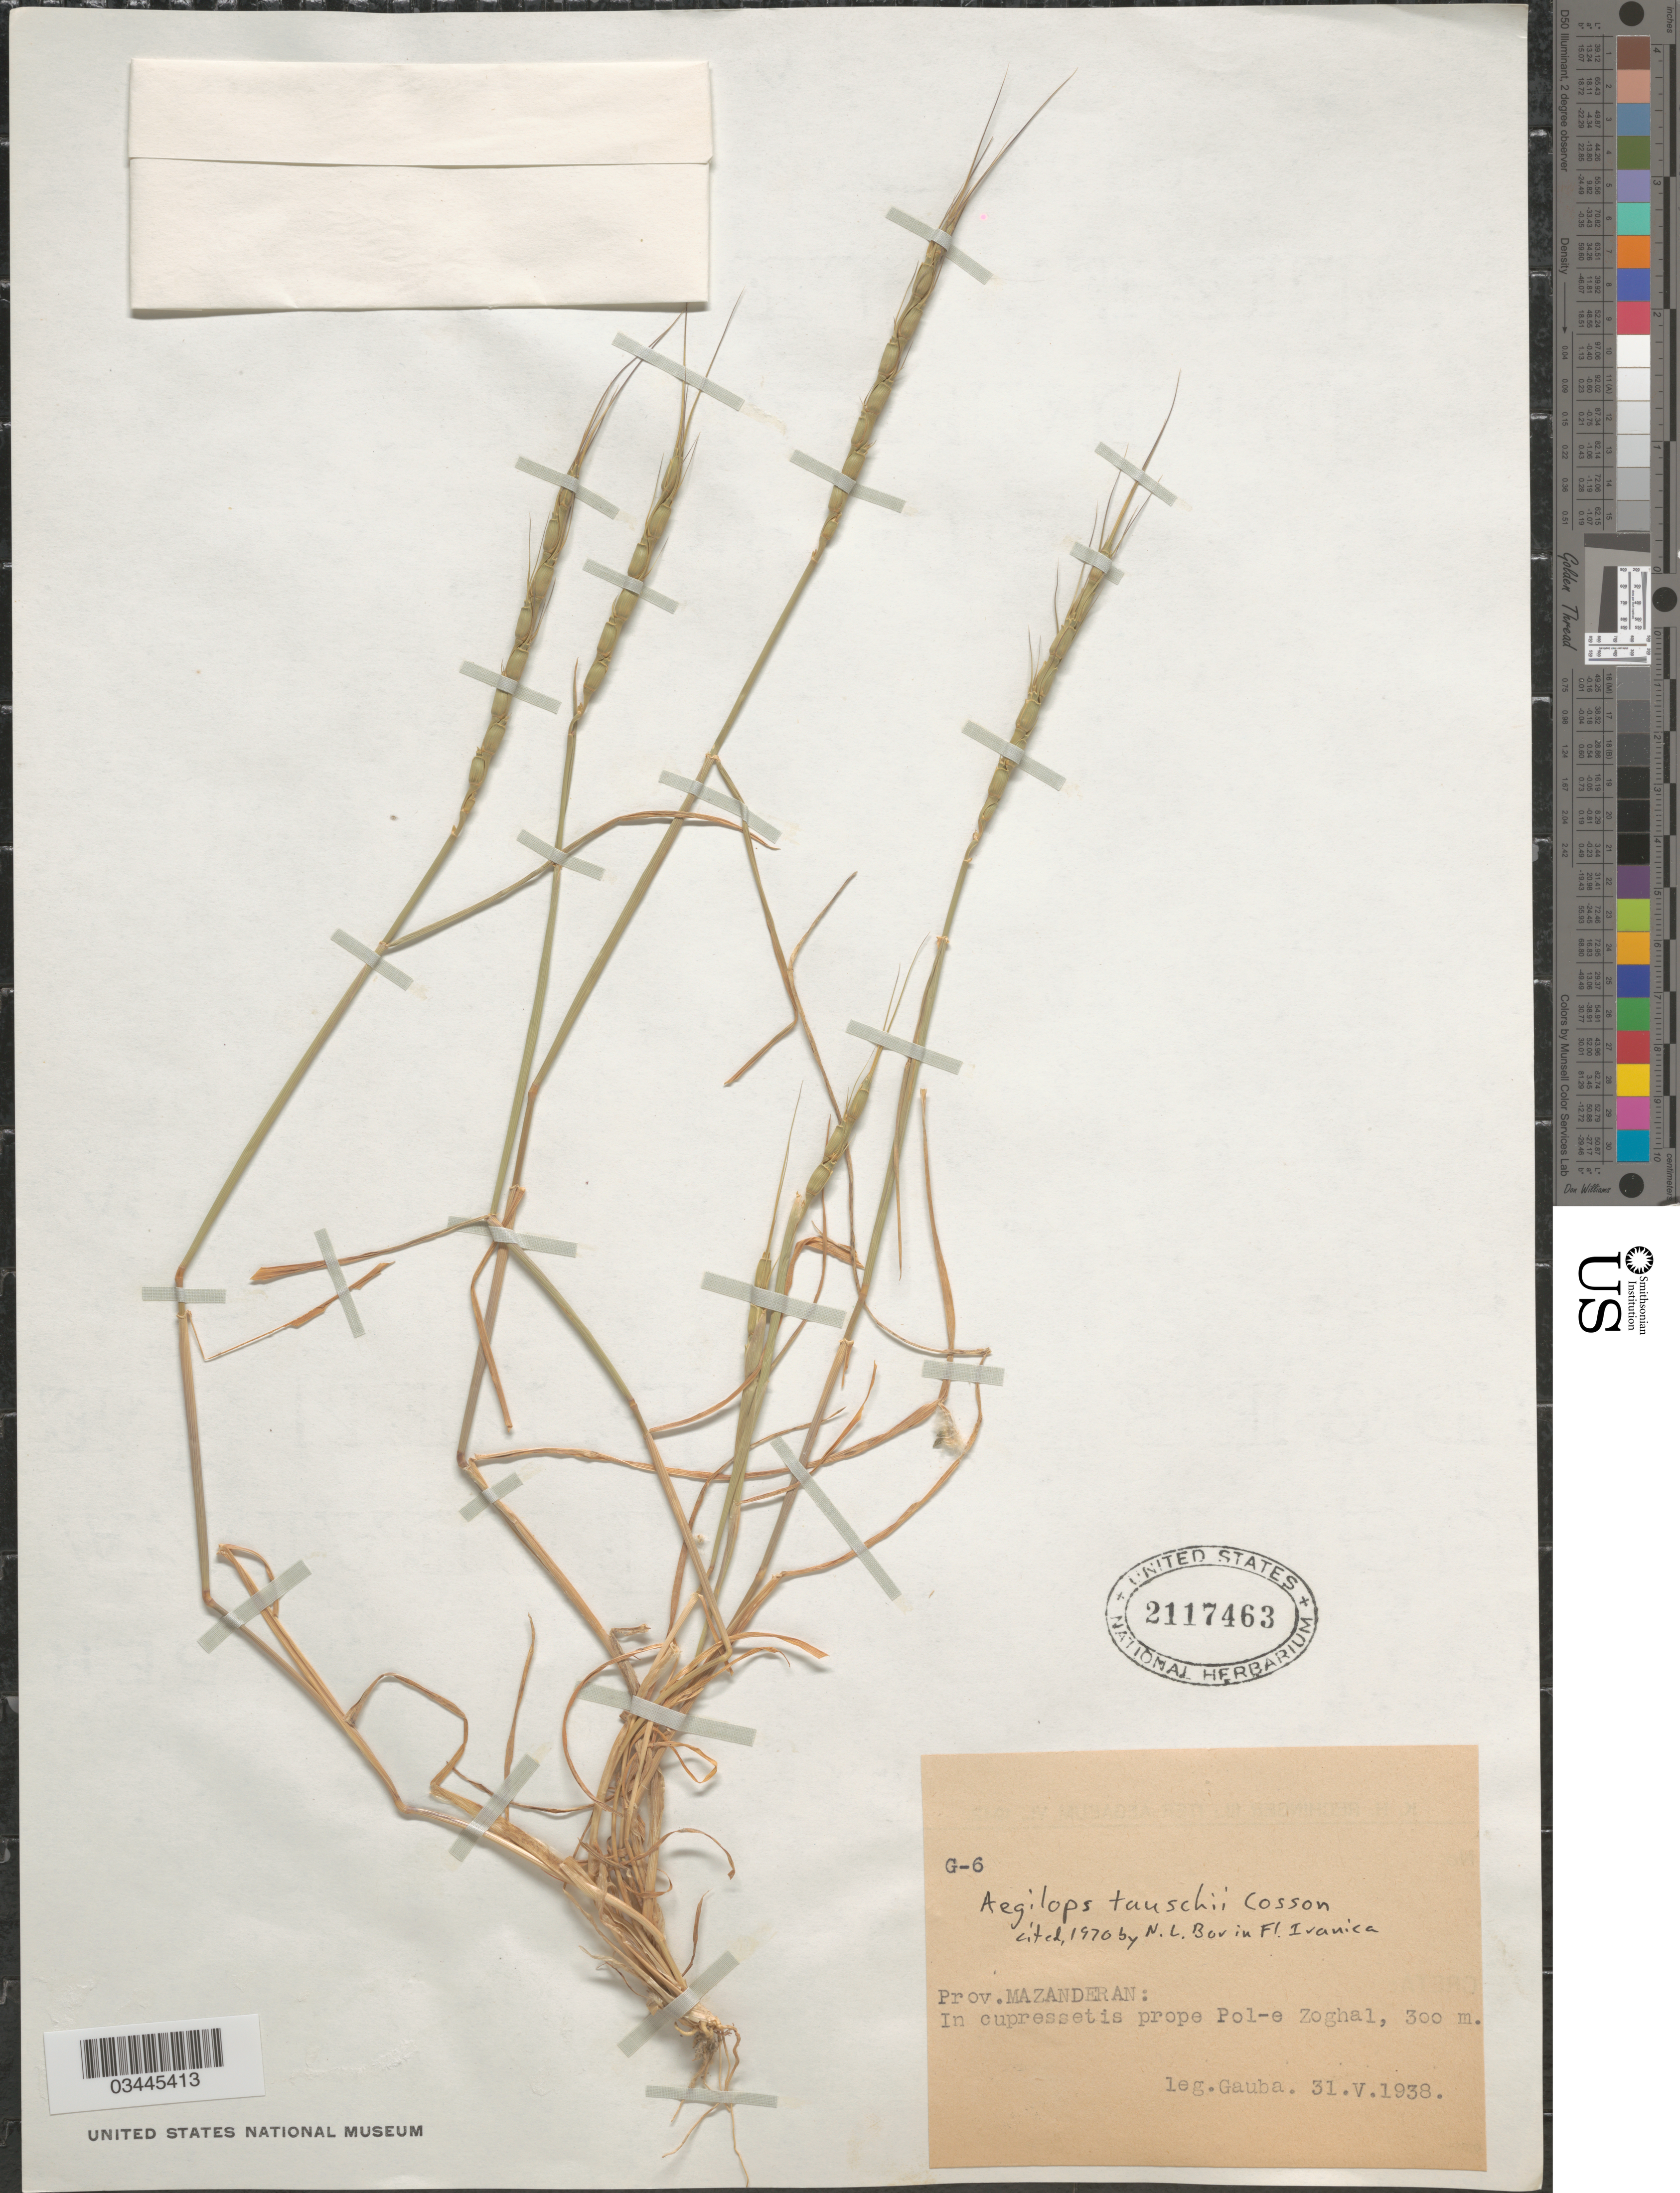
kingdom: Plantae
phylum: Tracheophyta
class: Liliopsida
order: Poales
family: Poaceae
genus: Aegilops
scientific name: Aegilops tauschii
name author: Coss.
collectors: E. Gauba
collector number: G-6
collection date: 1938-05-31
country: Iran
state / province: Mazandaran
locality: Prov. Mazanderan: In cupressetis prope Pol-e Zoghal.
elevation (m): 300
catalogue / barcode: US 2117463